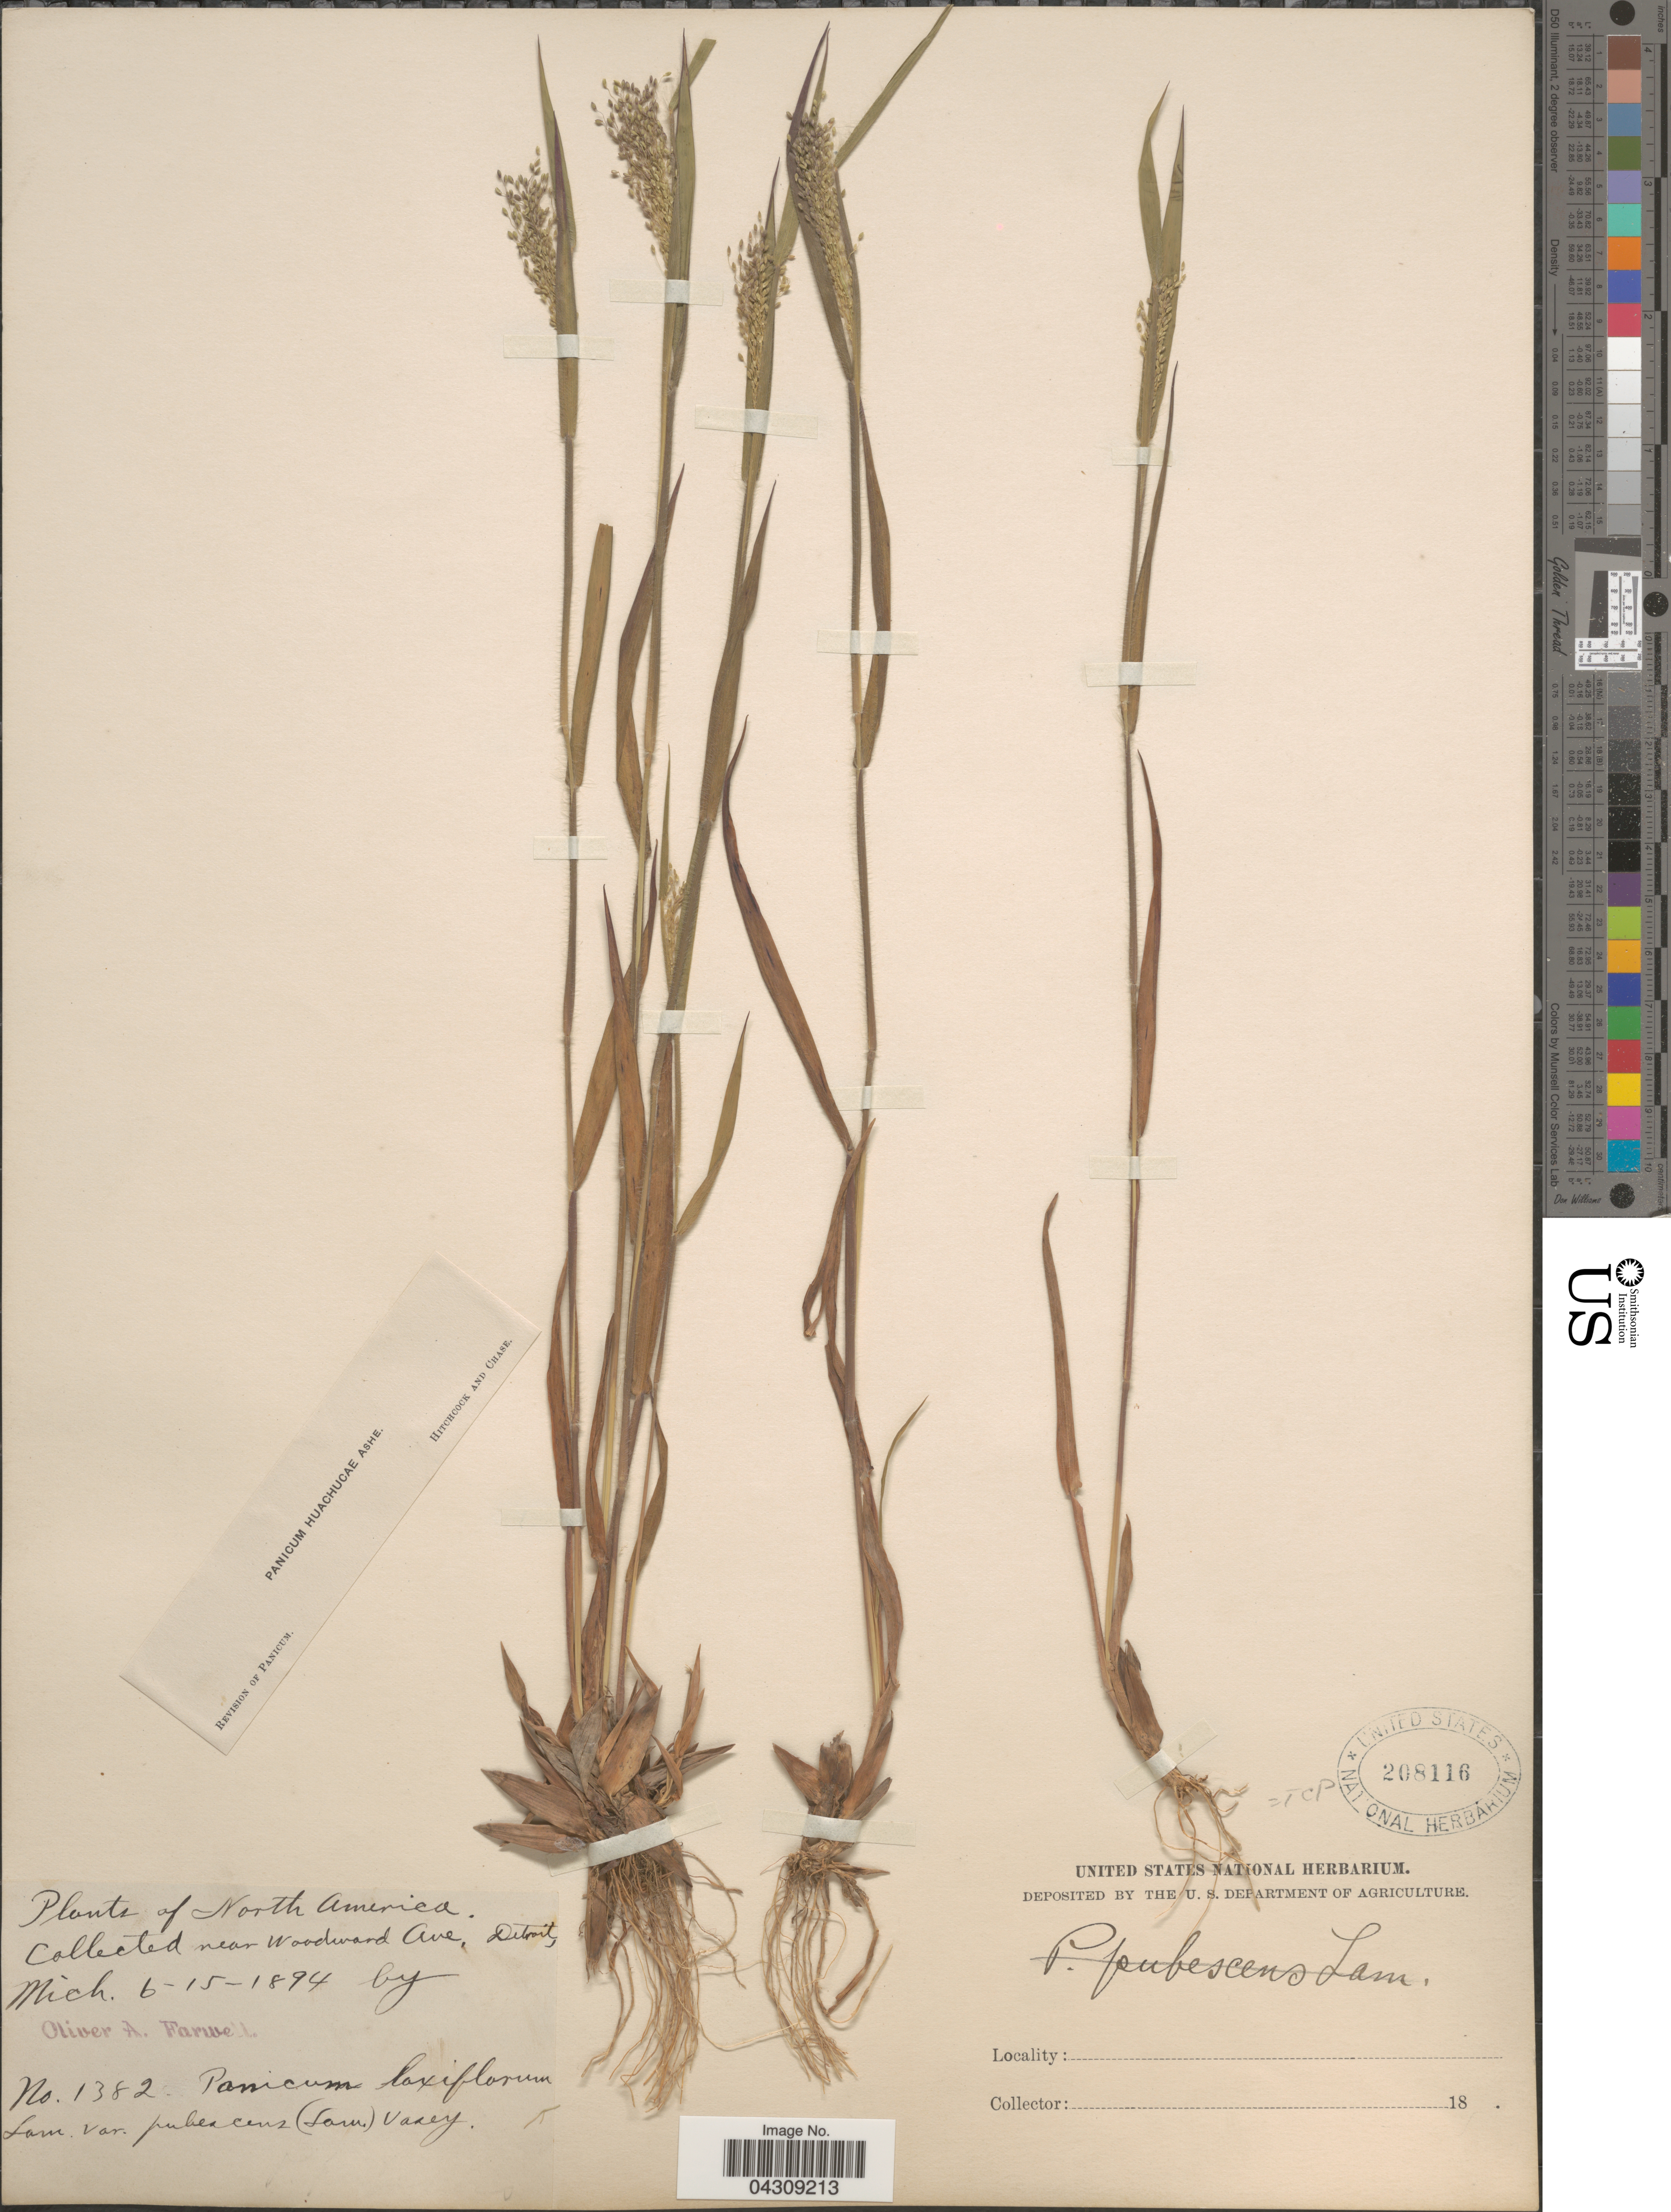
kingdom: Plantae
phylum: Tracheophyta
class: Liliopsida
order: Poales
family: Poaceae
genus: Dichanthelium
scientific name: Dichanthelium acuminatum var. acuminatum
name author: (Sw.) Gould & C.A. Clark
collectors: O. Farwell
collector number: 1382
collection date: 1894-06-15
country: United States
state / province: Michigan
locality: Near Woodward Ave, Detroit.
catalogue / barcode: US 208116